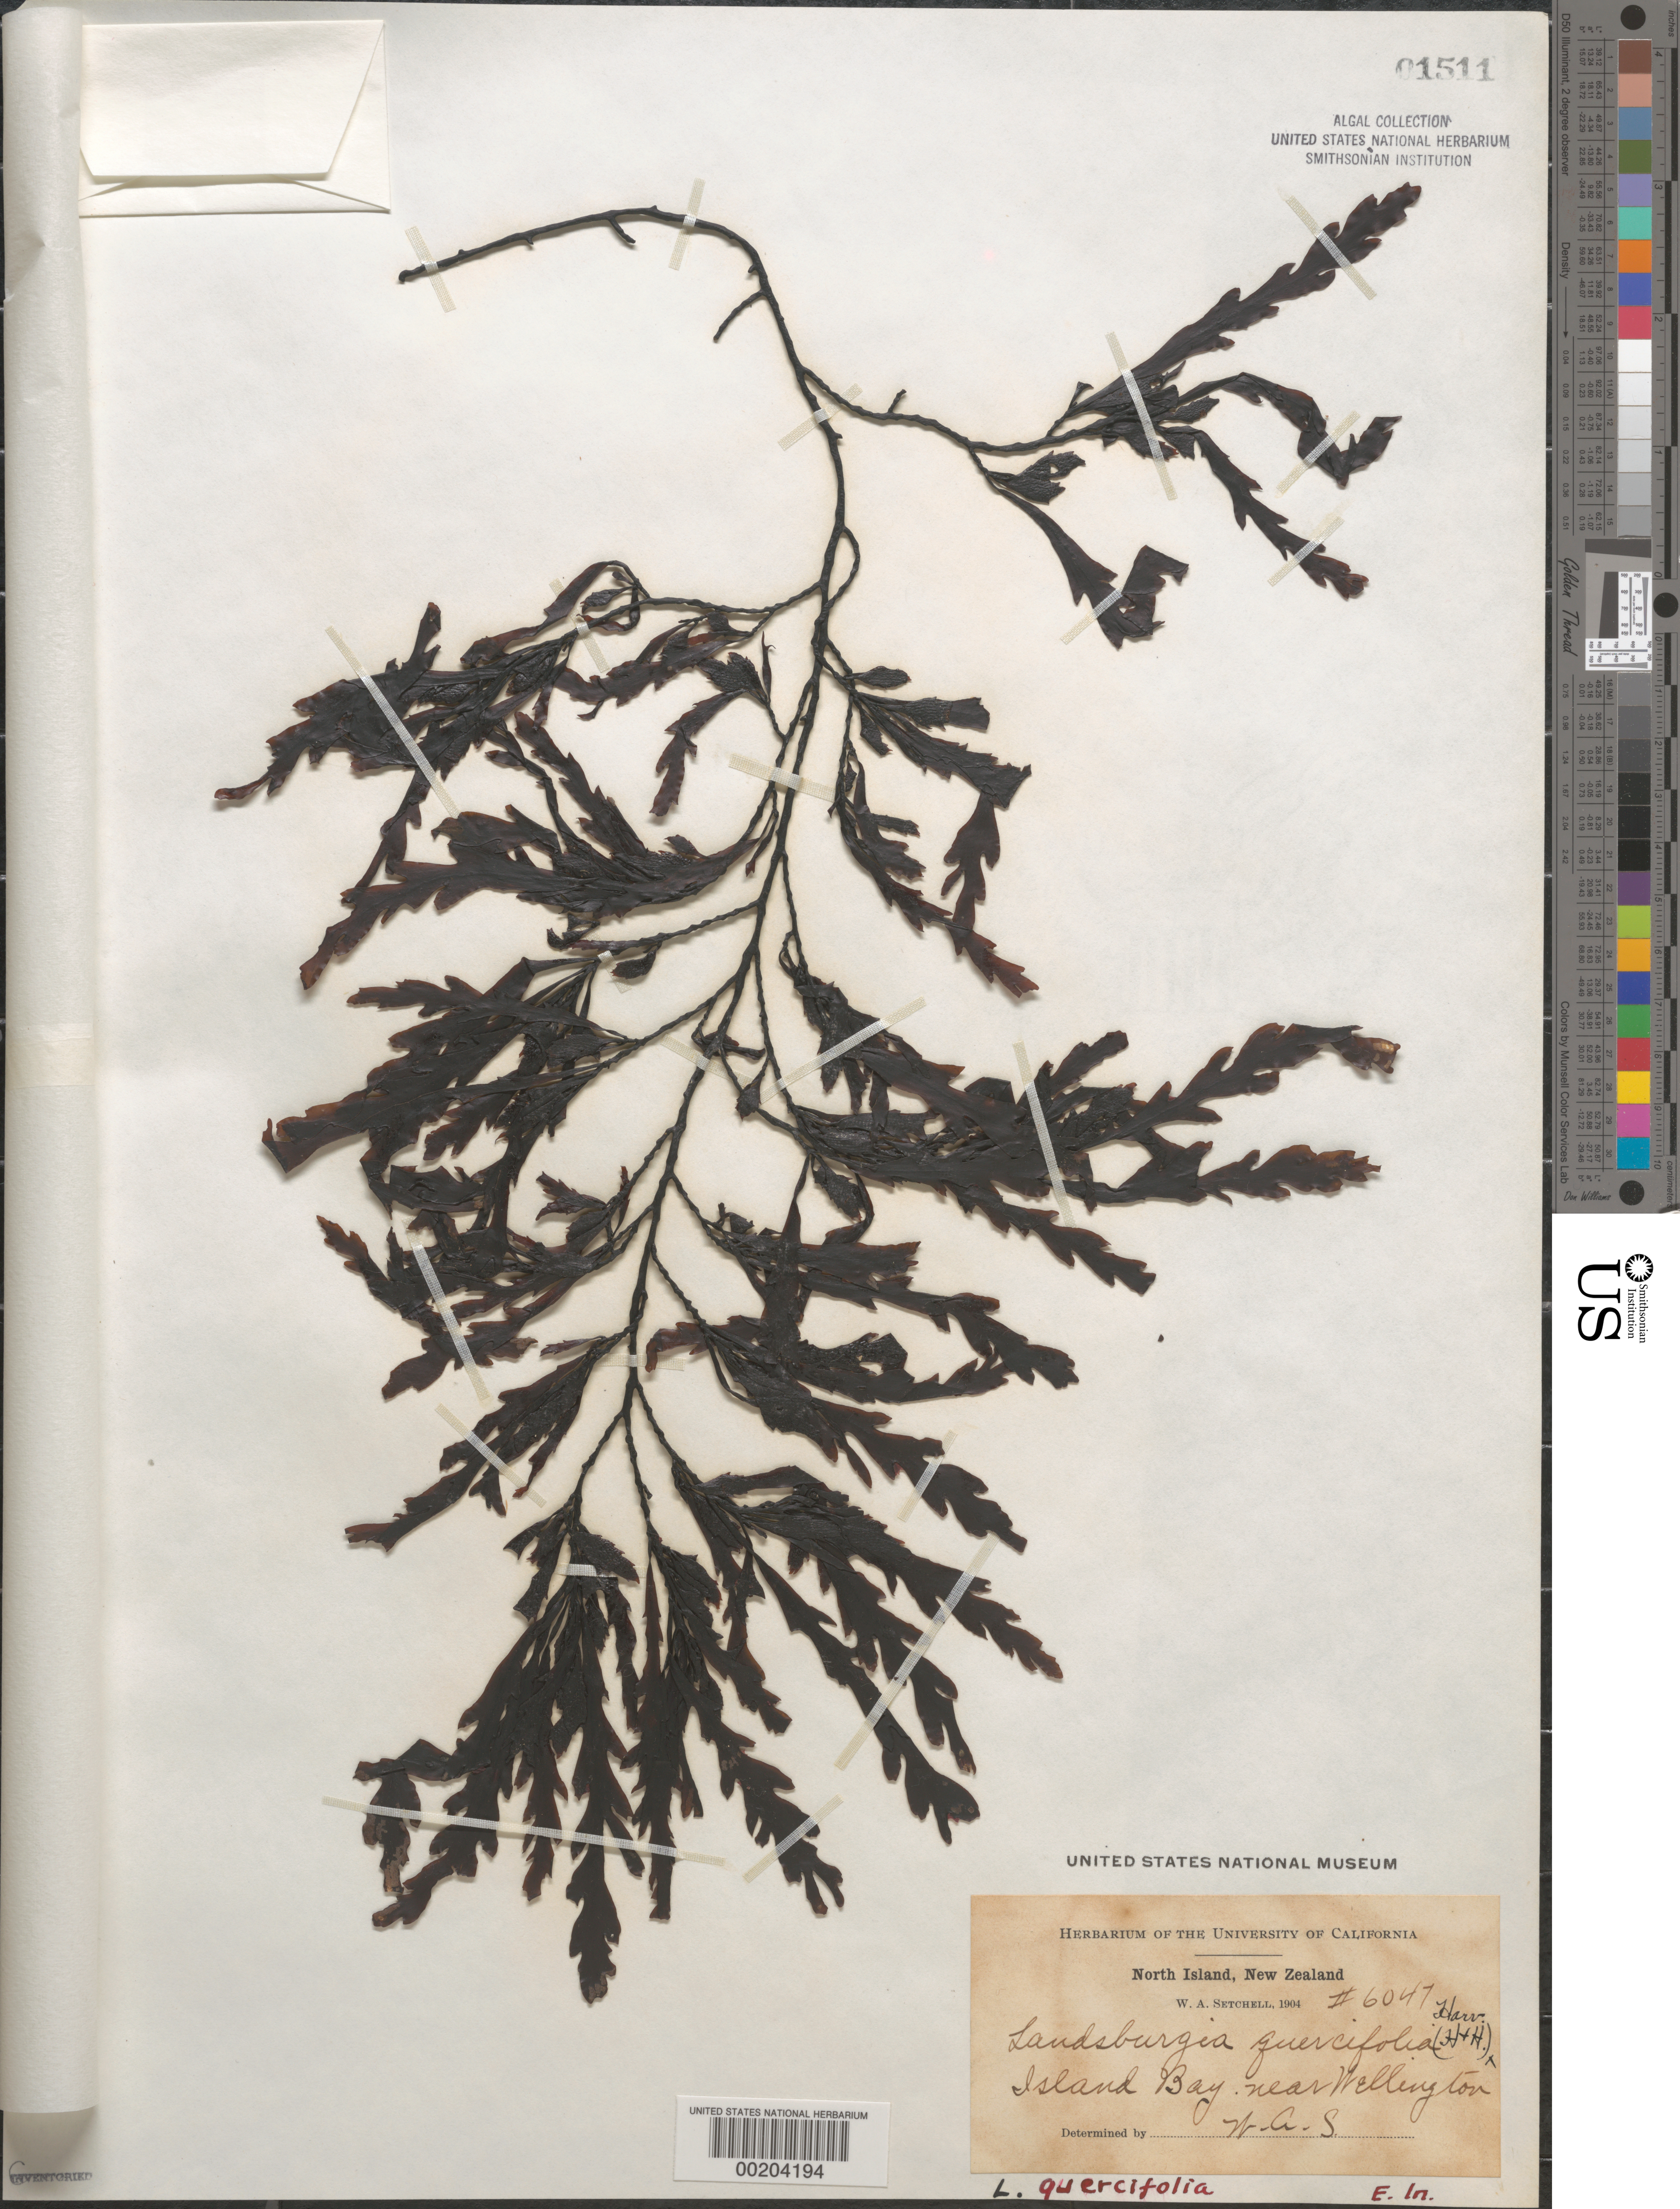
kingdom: Chromista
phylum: Ochrophyta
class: Phaeophyceae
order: Fucales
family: Sargassaceae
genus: Landsburgia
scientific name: Landsburgia quercifolia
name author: Harv.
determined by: Setchell, William A.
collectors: W. Setchell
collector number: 6047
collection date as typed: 1904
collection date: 1904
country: New Zealand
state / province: Wellington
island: North Island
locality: Island Bay, near Wellington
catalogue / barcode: US 1511